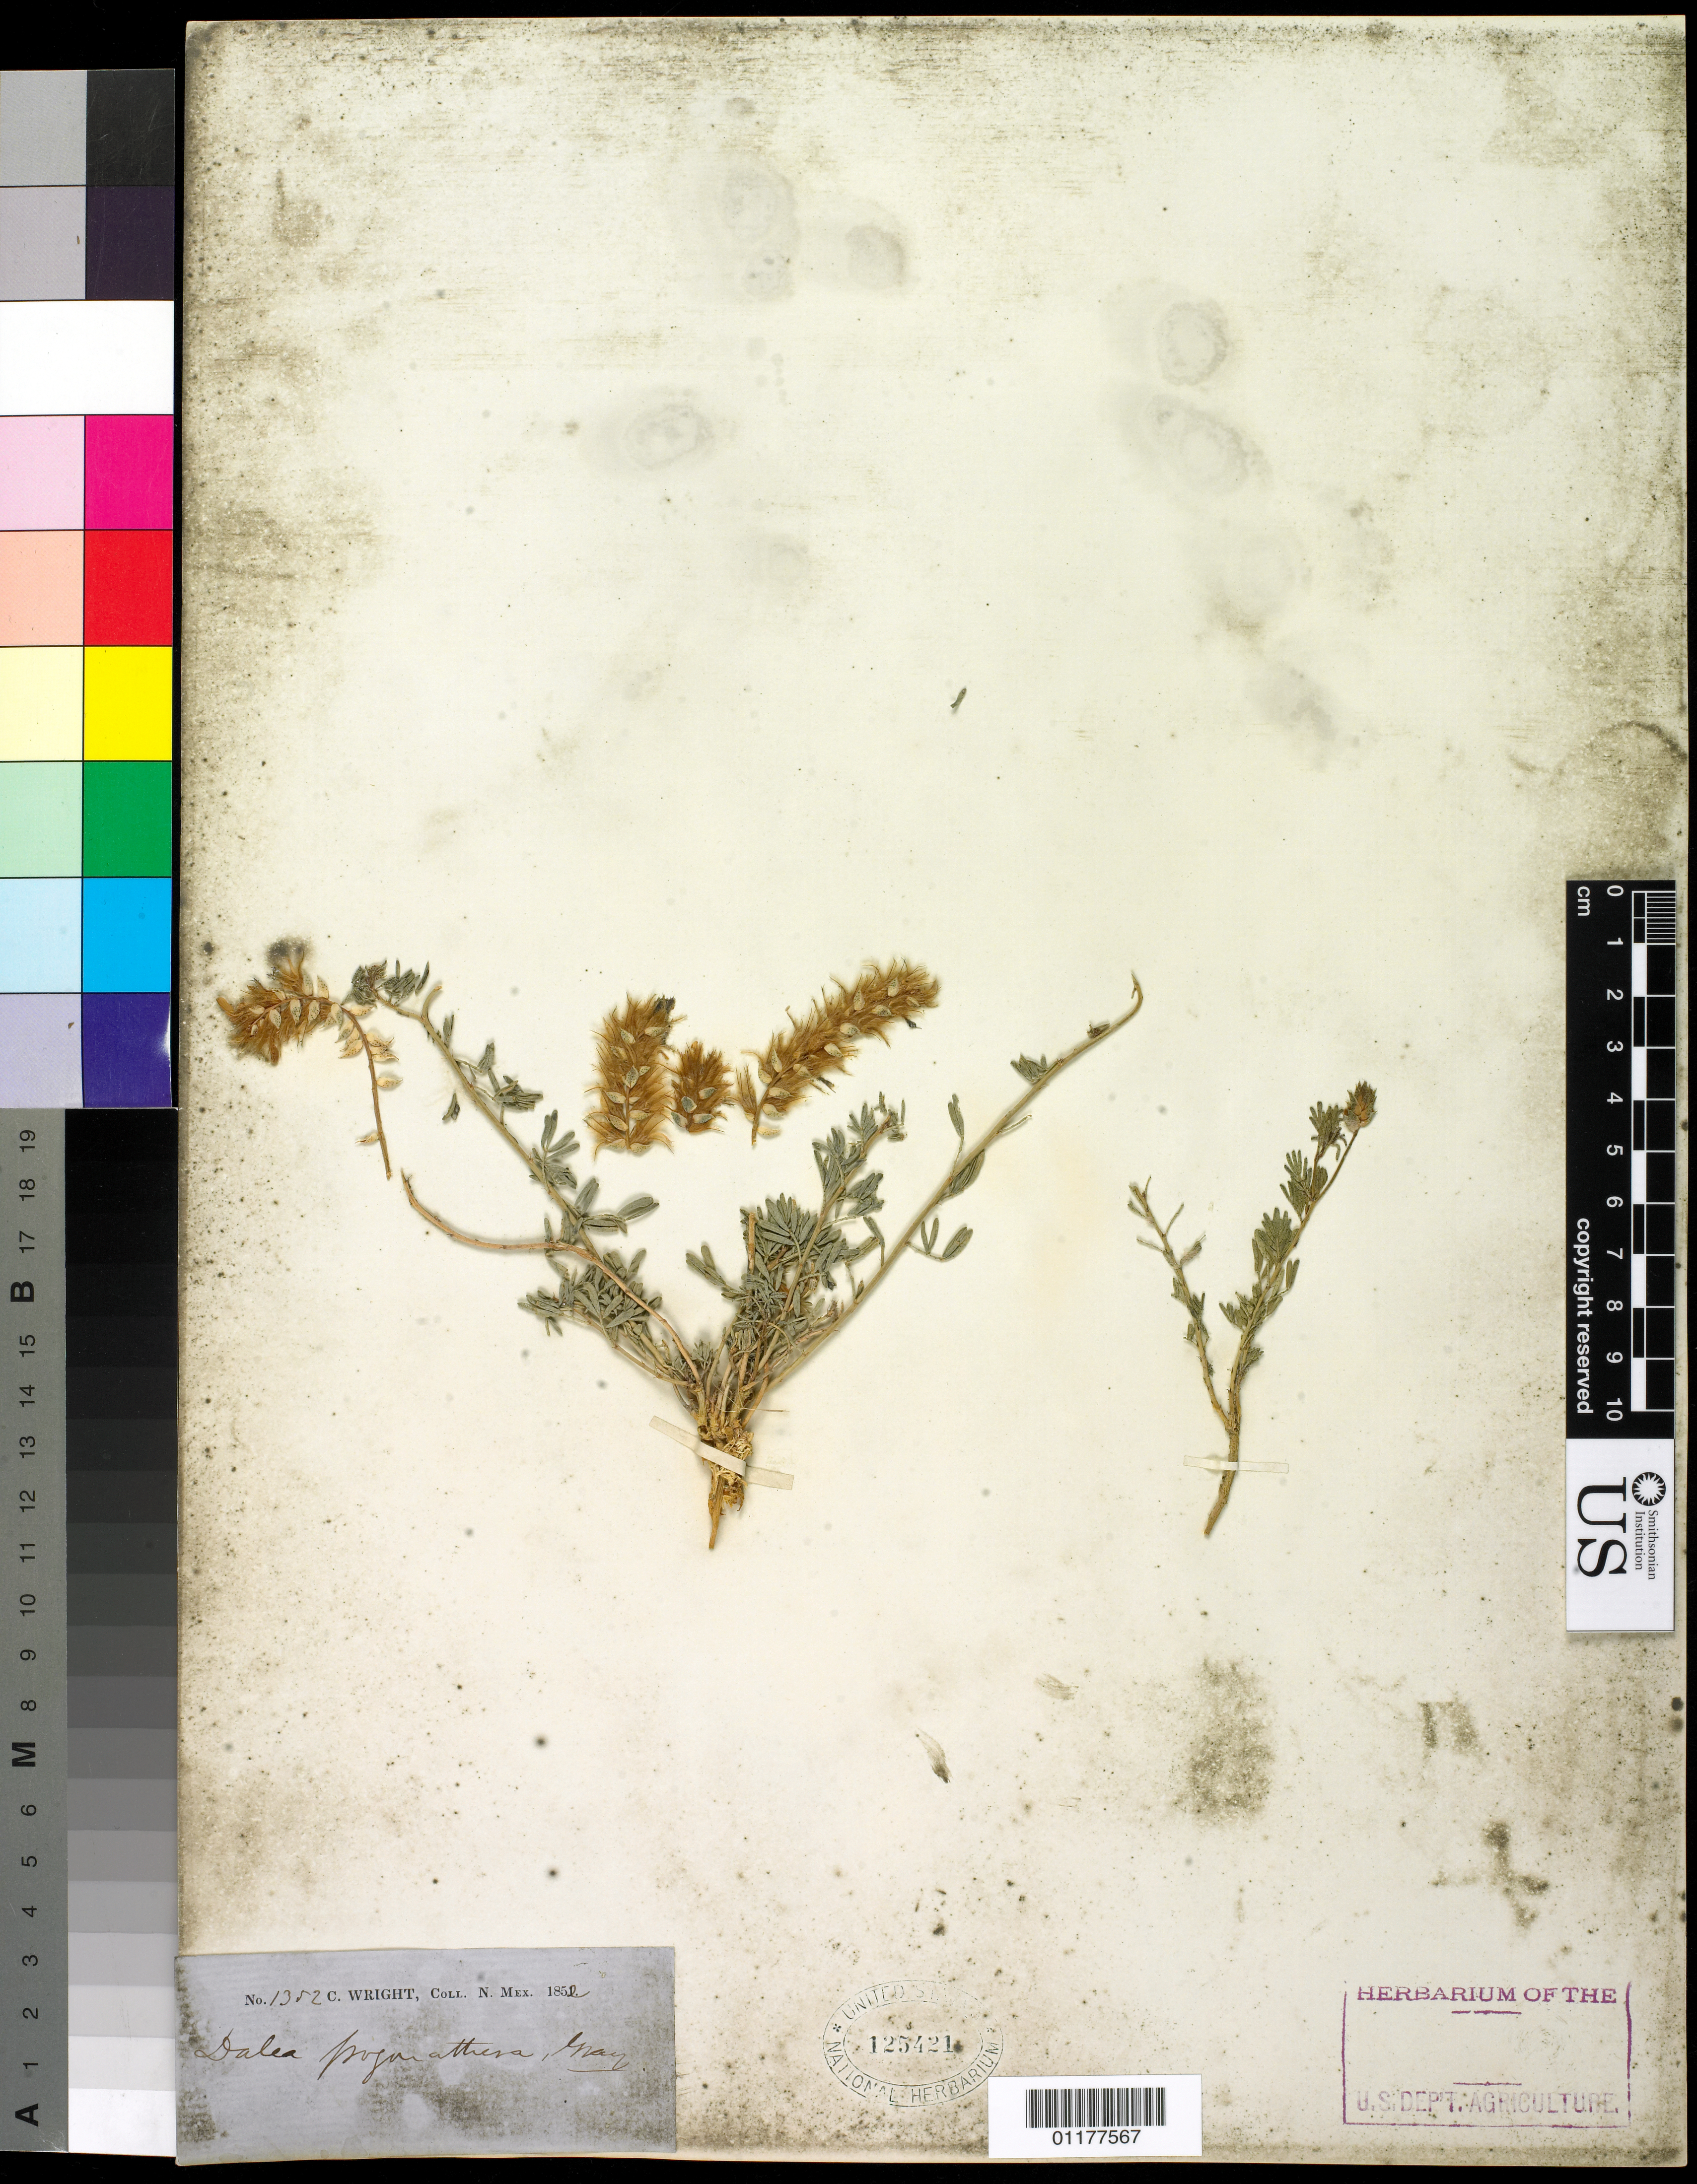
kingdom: Plantae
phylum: Tracheophyta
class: Magnoliopsida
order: Fabales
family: Fabaceae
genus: Dalea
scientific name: Dalea pogonathera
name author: A. Gray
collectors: C. Wright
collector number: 1352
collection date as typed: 1852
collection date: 1852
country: United States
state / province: New Mexico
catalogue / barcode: US 125421